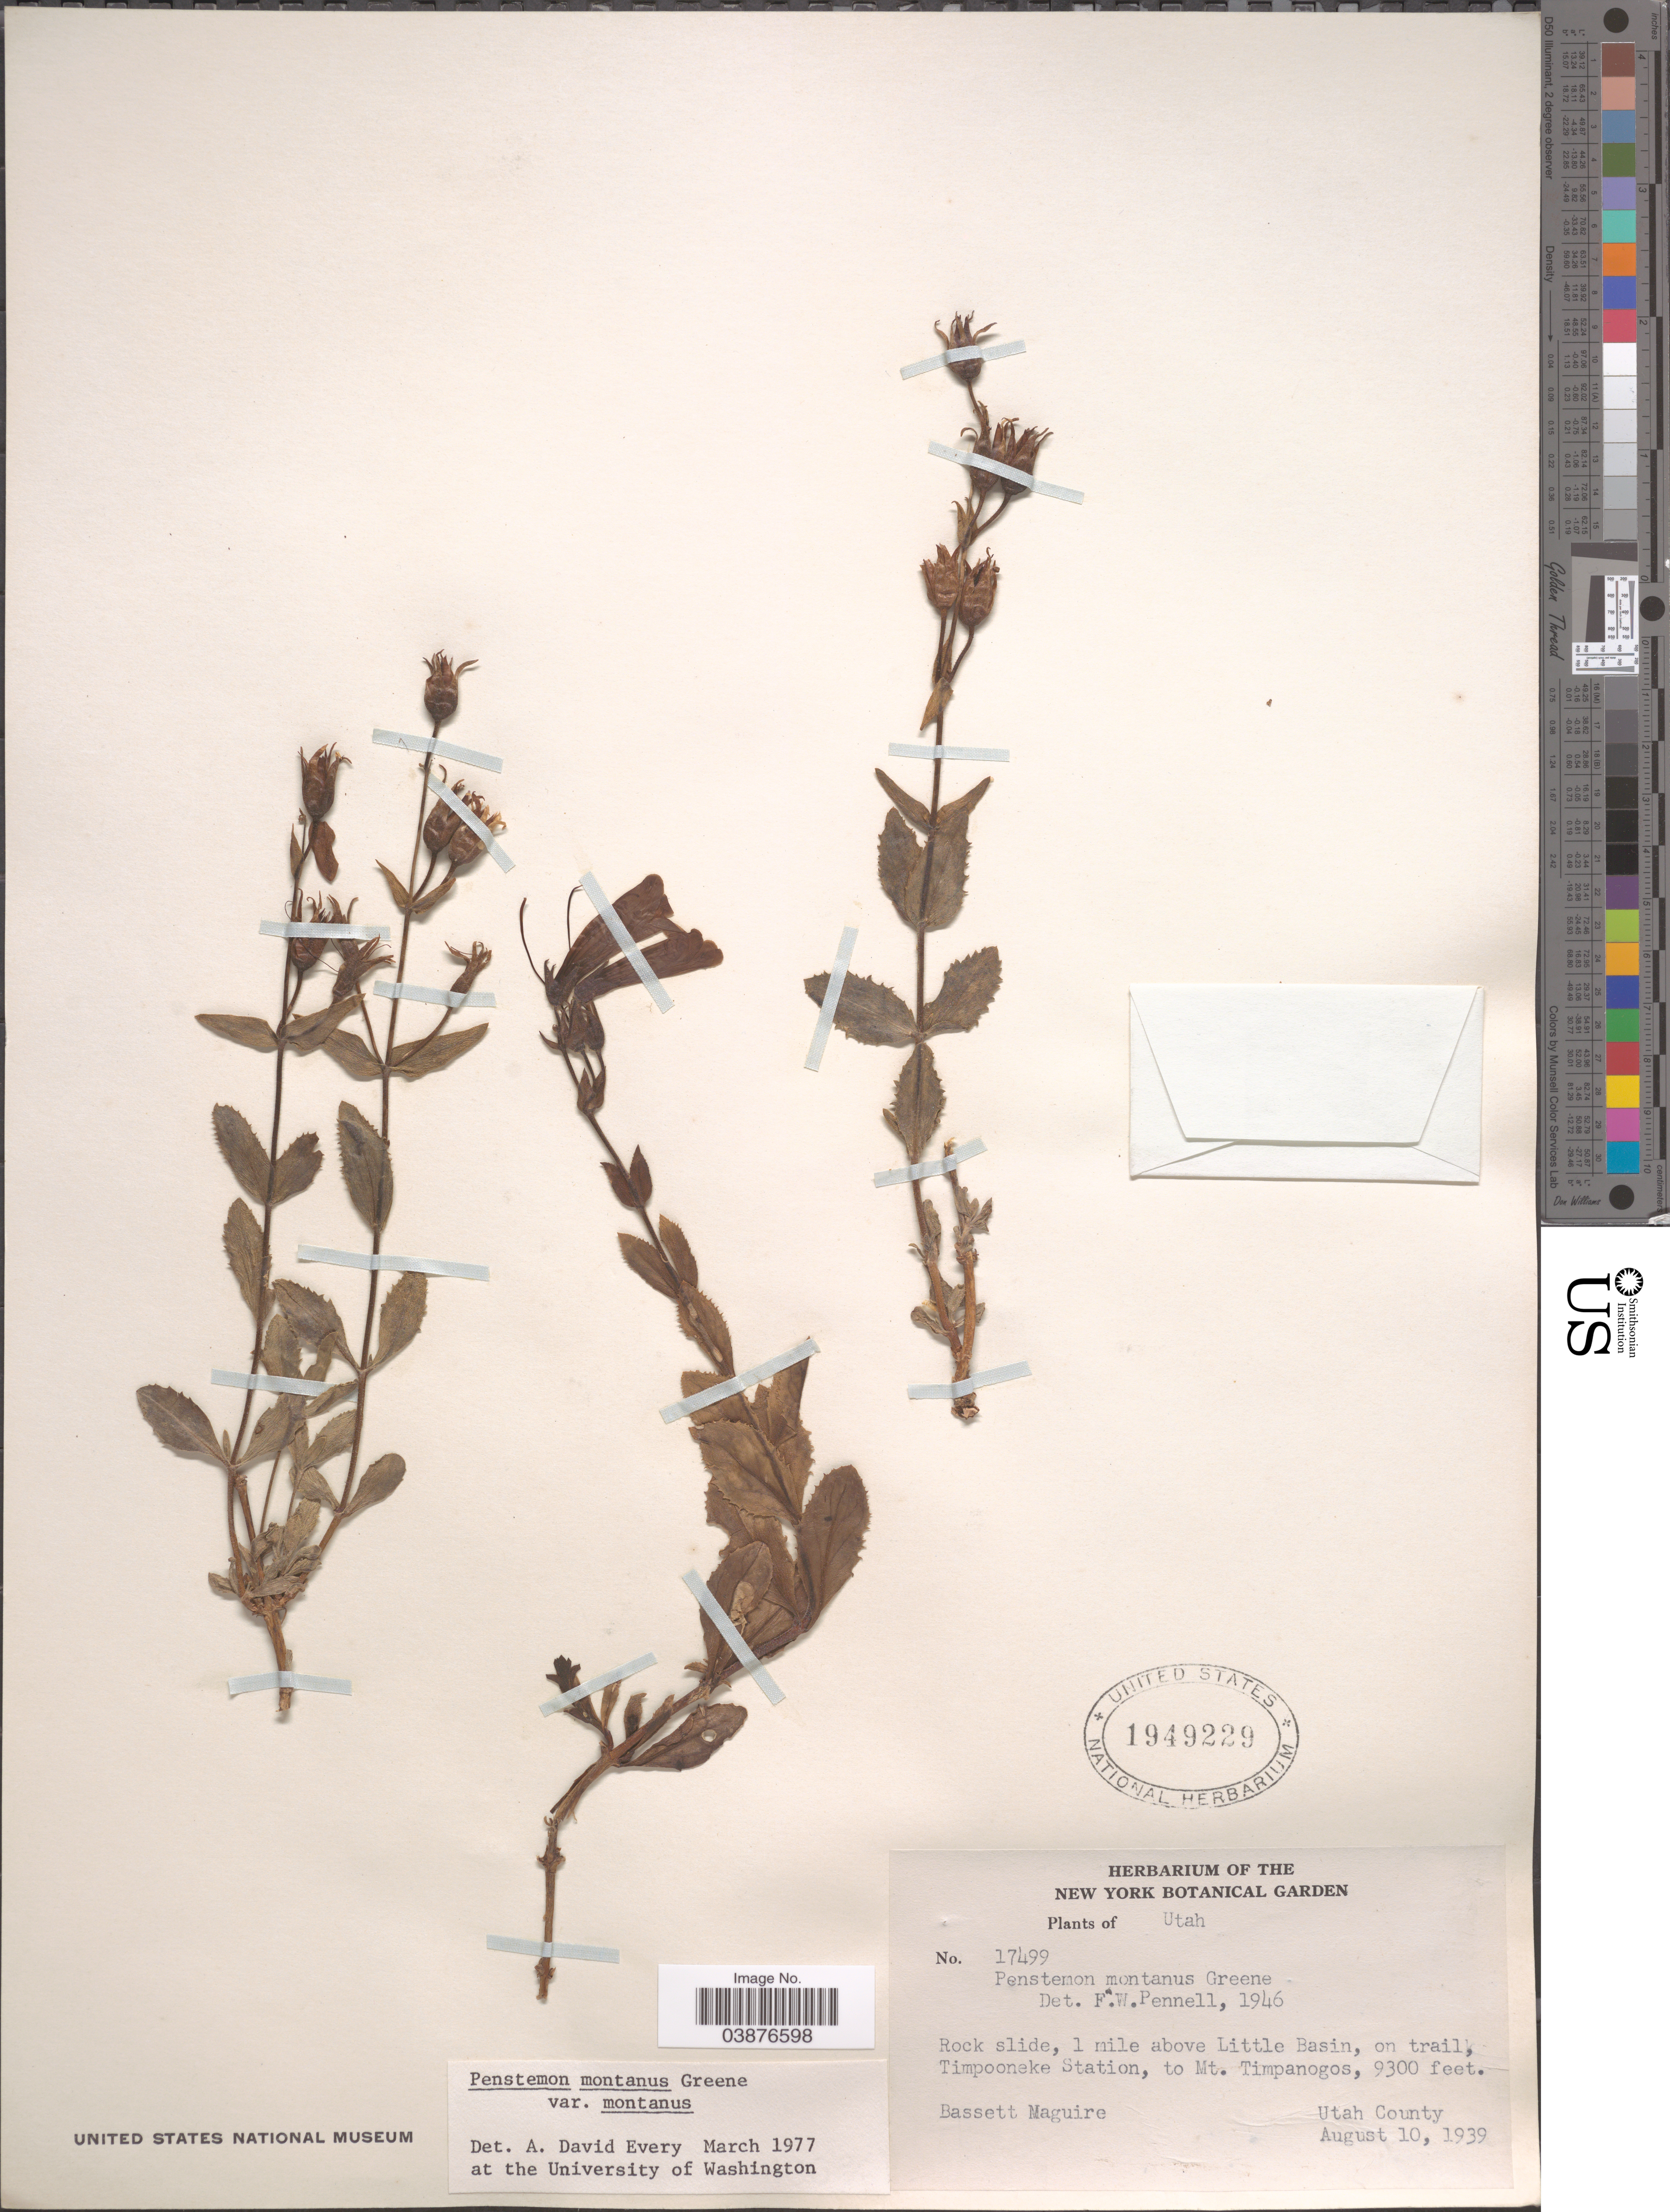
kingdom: Plantae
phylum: Tracheophyta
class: Magnoliopsida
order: Lamiales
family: Plantaginaceae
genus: Penstemon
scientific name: Penstemon montanus var. montanus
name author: Greene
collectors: B. Maguire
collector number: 17499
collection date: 1939-08-10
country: United States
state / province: Utah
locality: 1 mile above Little Basin, on trail, Timpooneke Station, to Mt. Timpanogos. Utah County.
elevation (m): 2835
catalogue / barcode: US 1949229